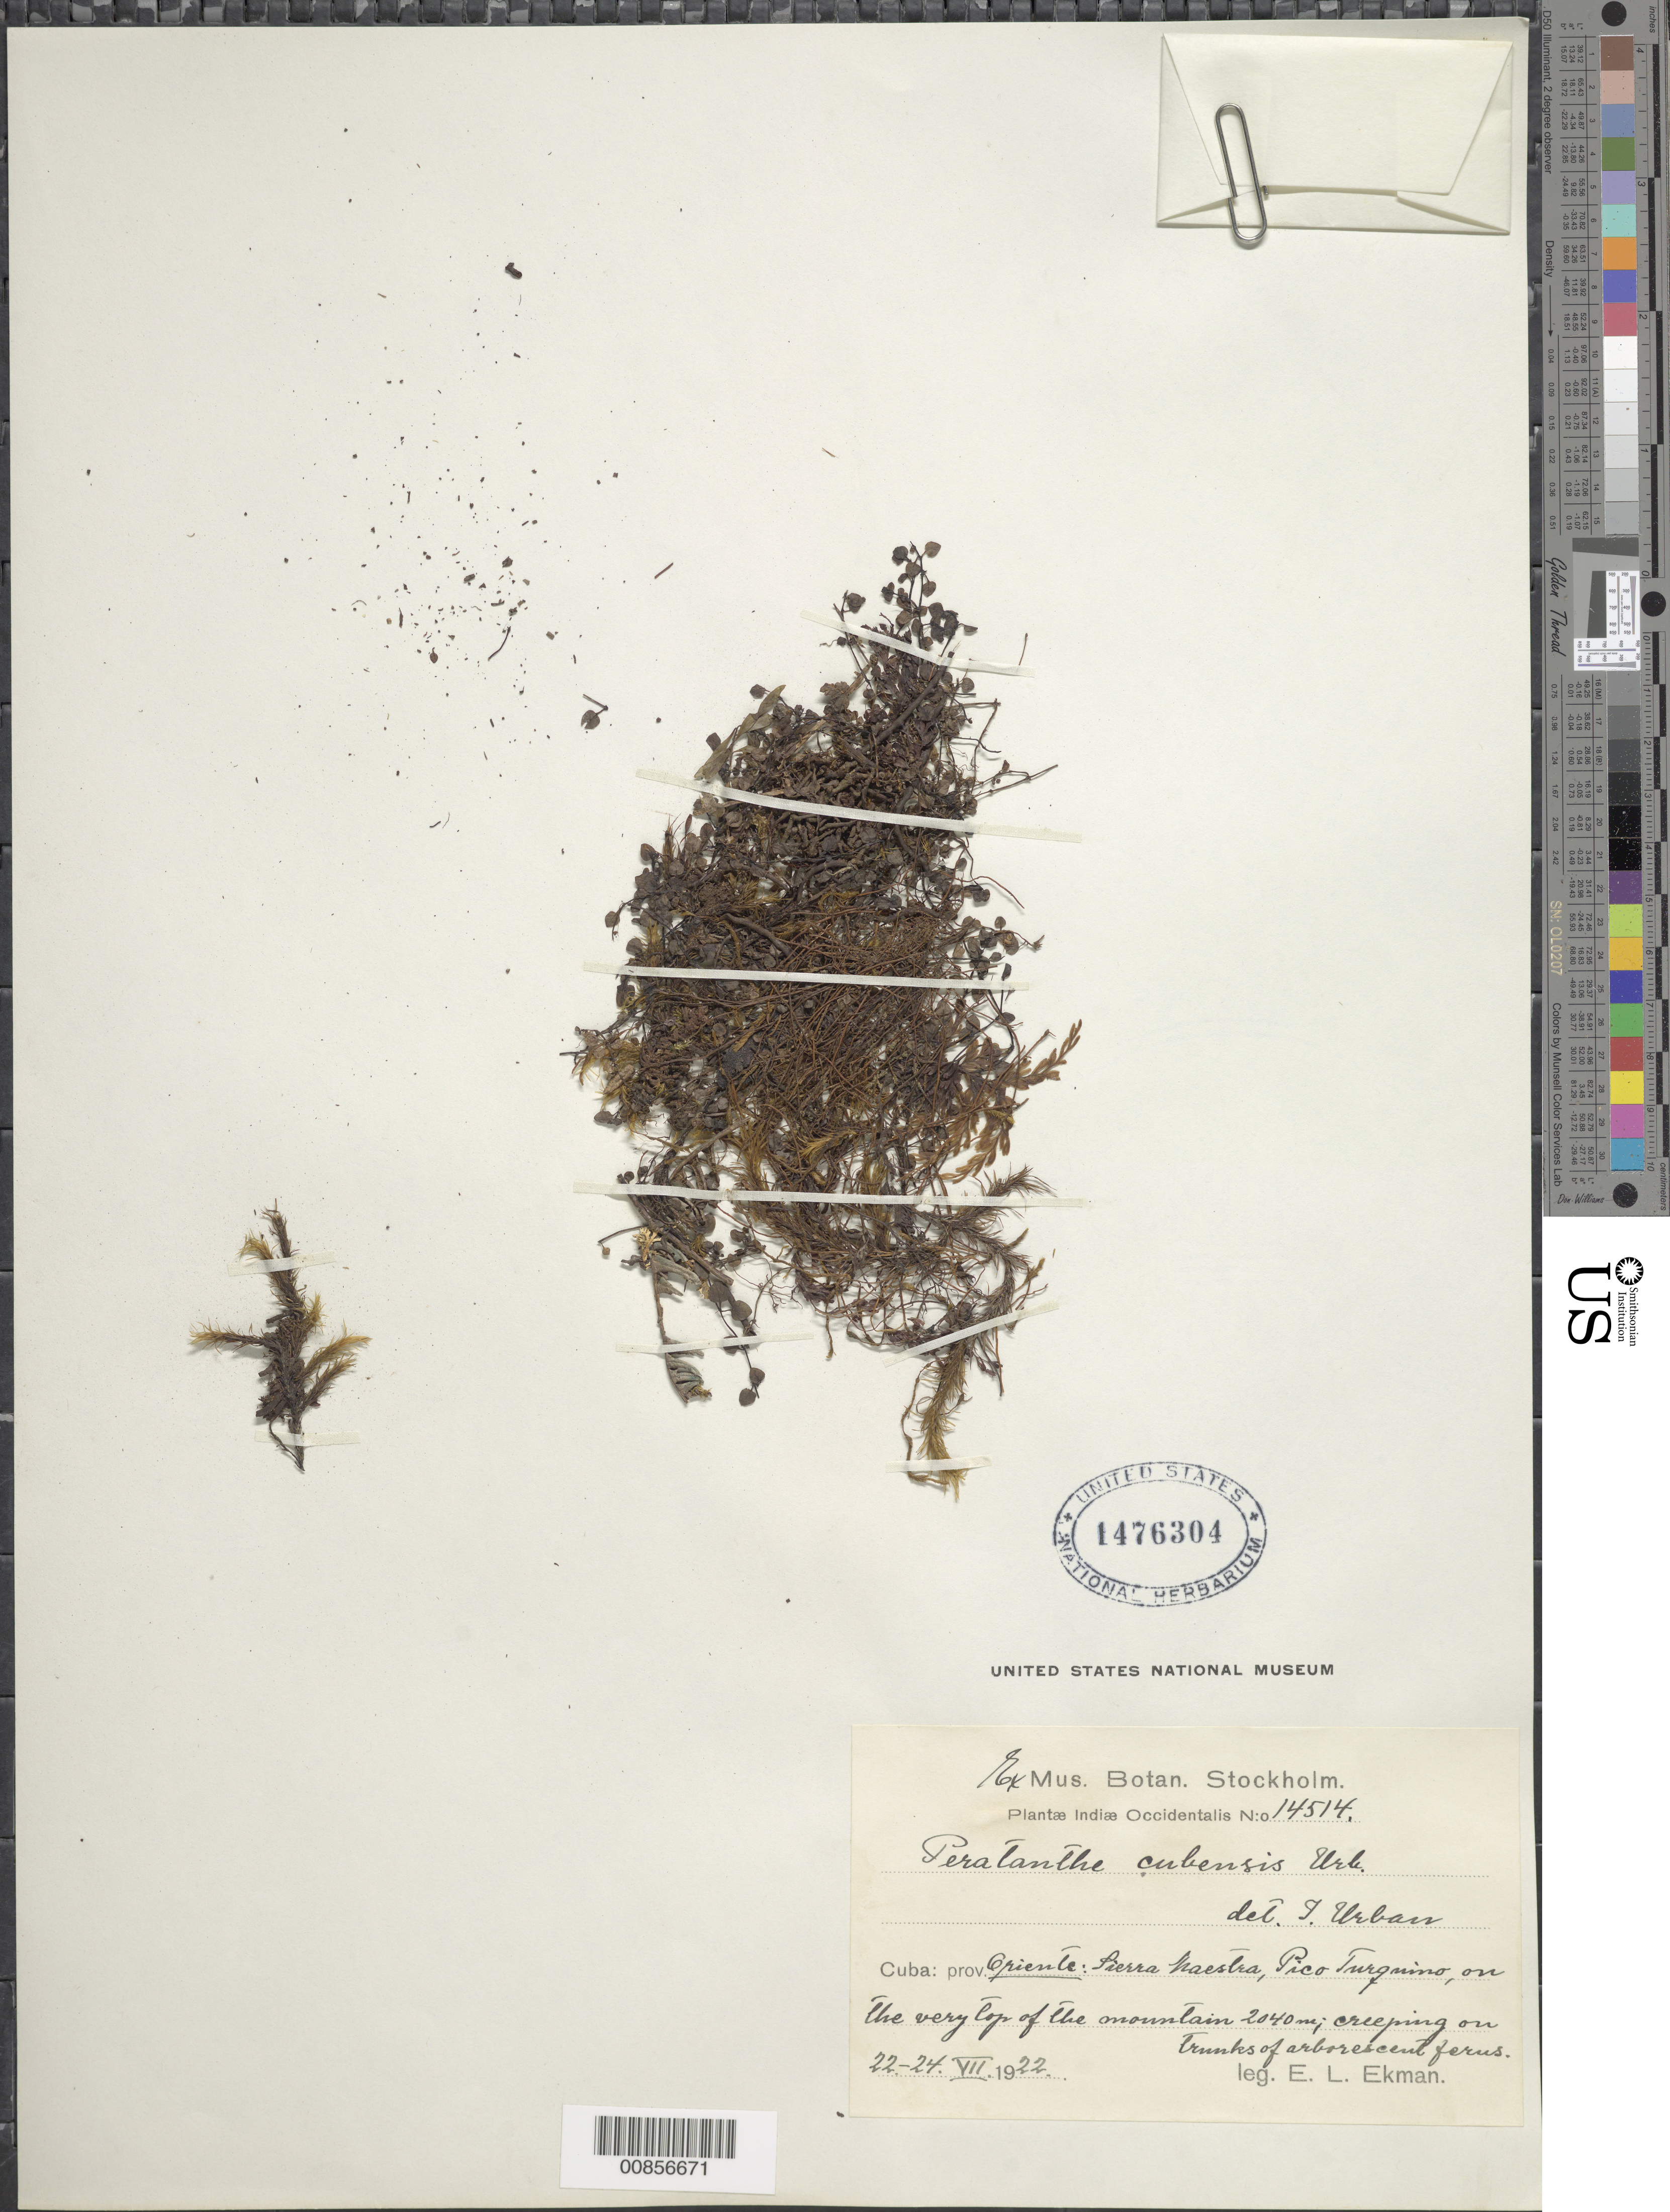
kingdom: Plantae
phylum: Tracheophyta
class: Magnoliopsida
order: Gentianales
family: Rubiaceae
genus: Peratanthe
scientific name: Peratanthe cubensis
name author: Urb.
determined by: Urban, Ignatz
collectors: E. L. Ekman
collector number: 14514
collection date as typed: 22 Jul 1922 to 24 Jul 1922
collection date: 1922-07-22/1922-07-24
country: Cuba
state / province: Oriente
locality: Sierra Maestra, at summit of Pico Turquino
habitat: On mountain summit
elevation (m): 2040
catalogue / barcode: US 1476304